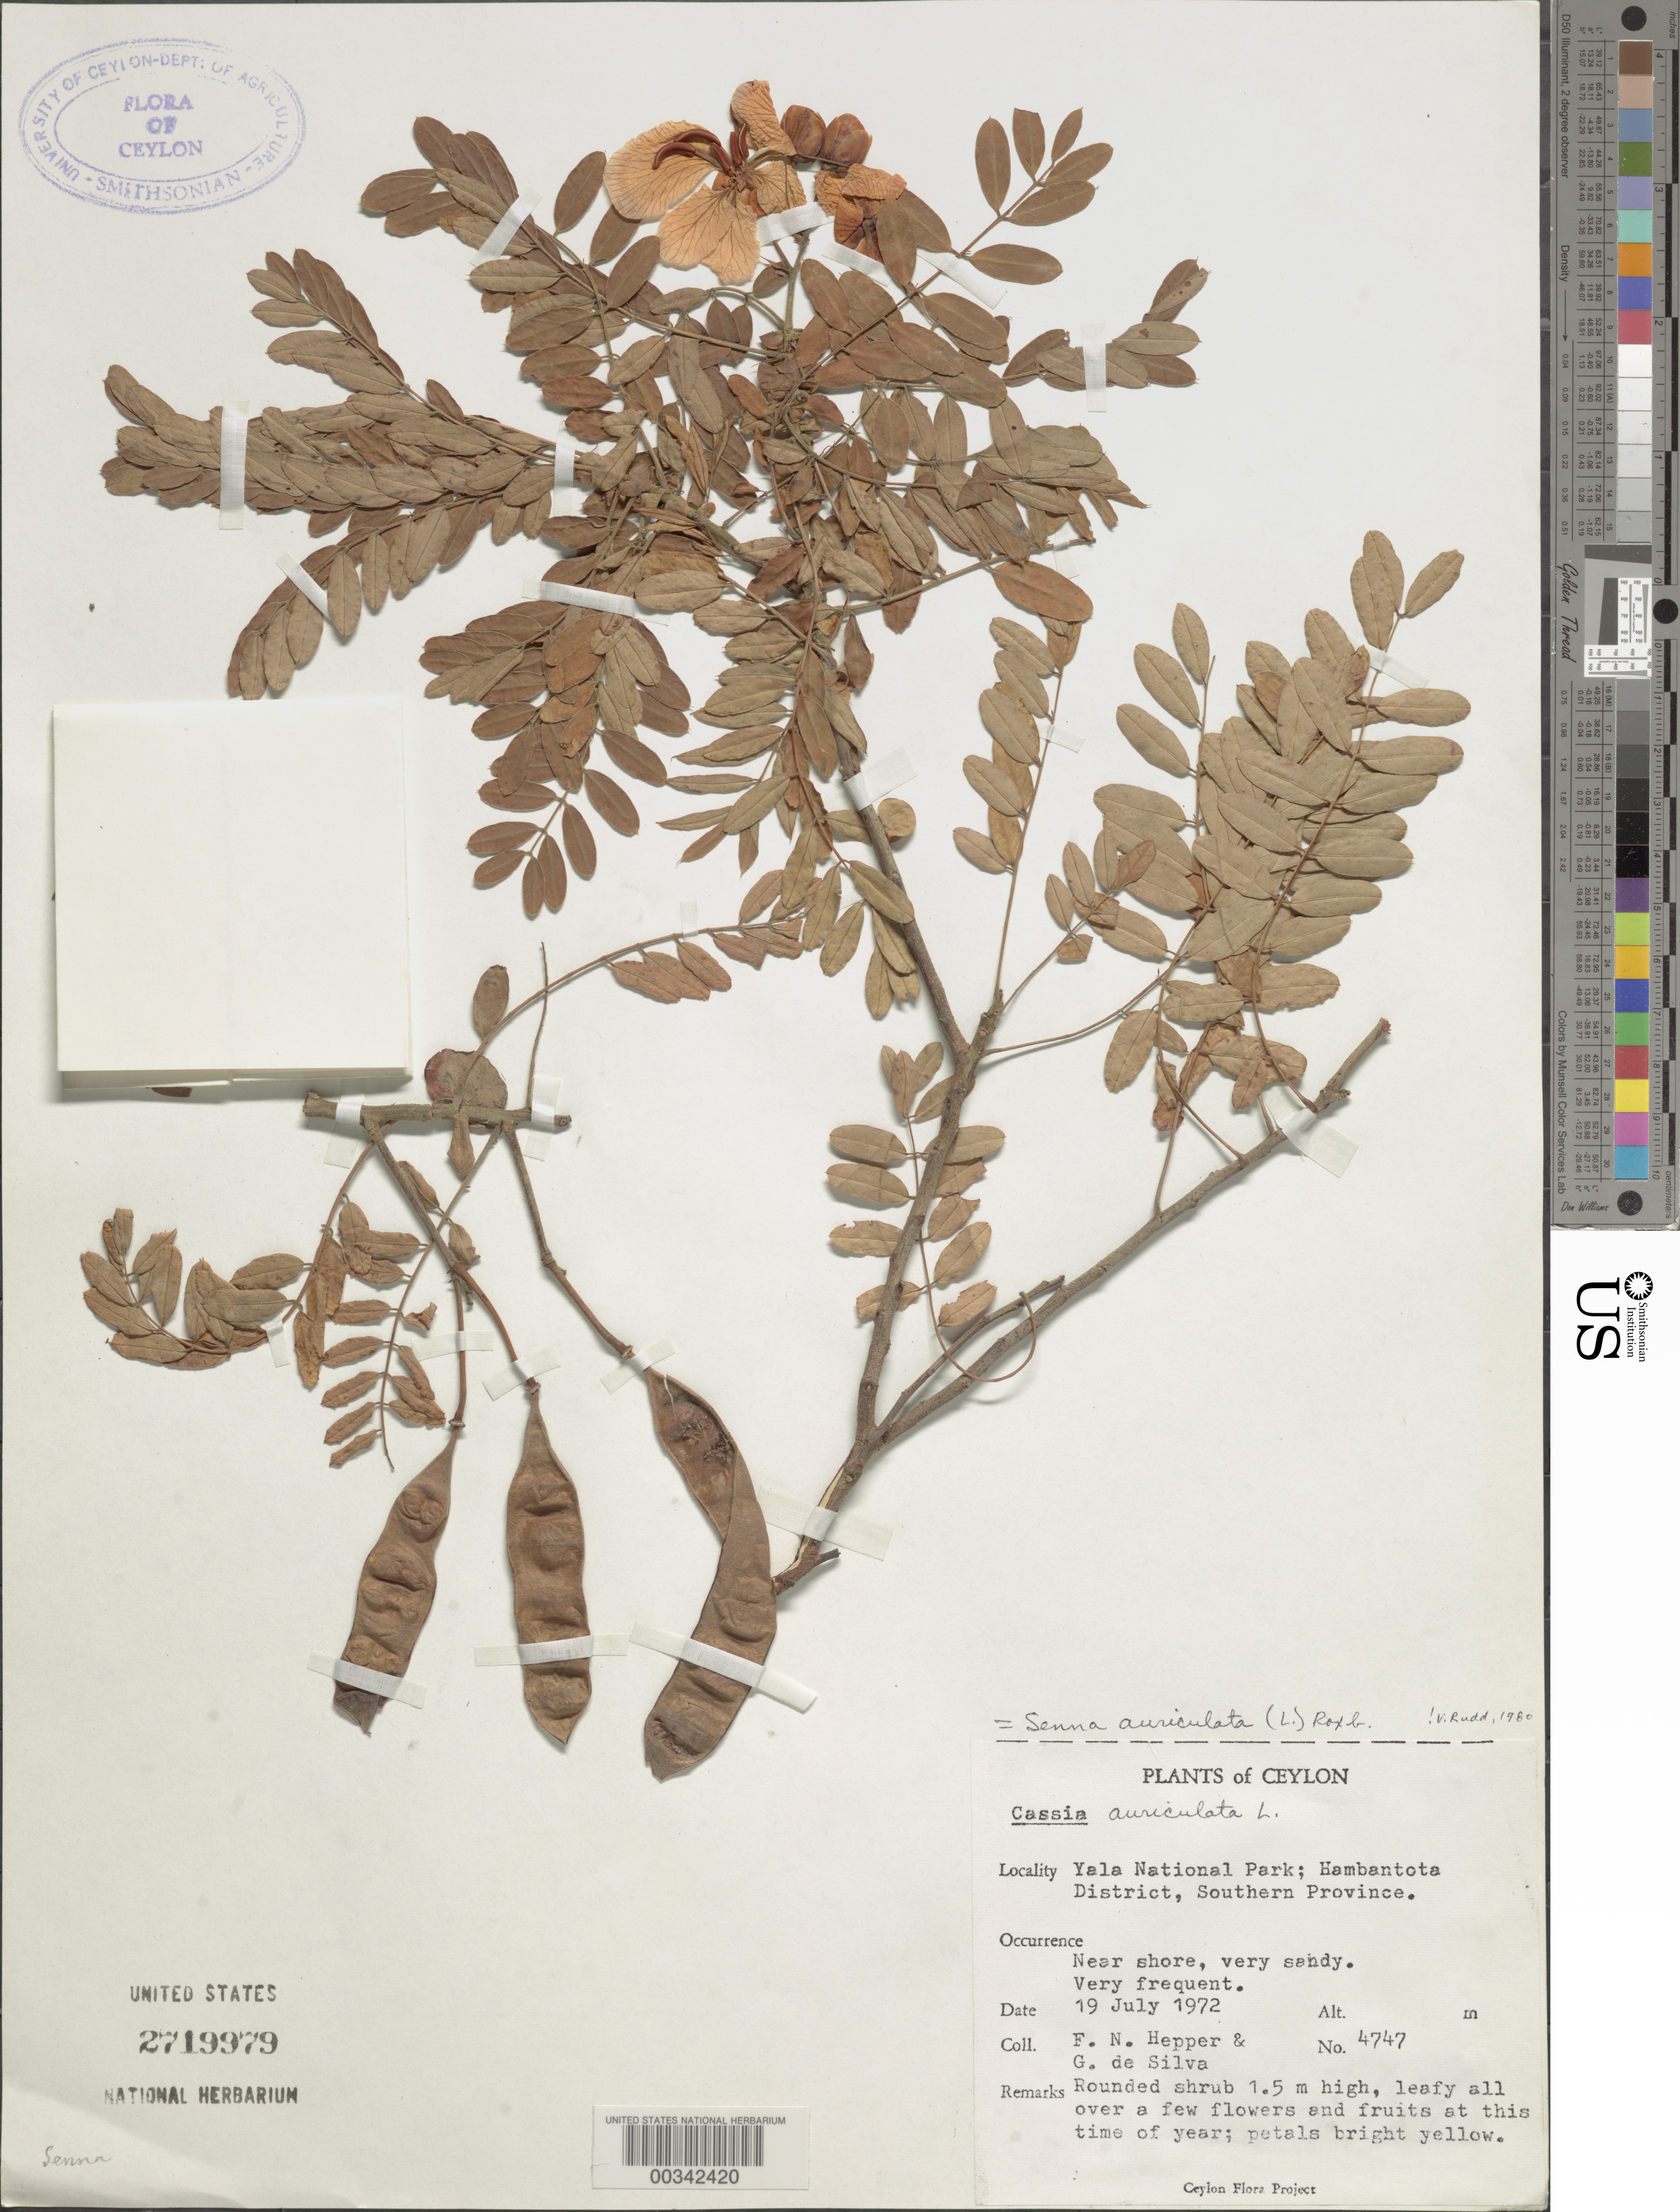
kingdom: Plantae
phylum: Tracheophyta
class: Magnoliopsida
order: Fabales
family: Fabaceae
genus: Senna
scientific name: Senna auriculata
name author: (L.) Roxb.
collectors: F. Hepper & G. De Silva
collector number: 4747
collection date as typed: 19 Jul 1972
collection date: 1972-07-19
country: Sri Lanka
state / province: Southern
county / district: Hambantota Dist.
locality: Yala national park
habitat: Near shore, very sandy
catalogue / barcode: US 2719979